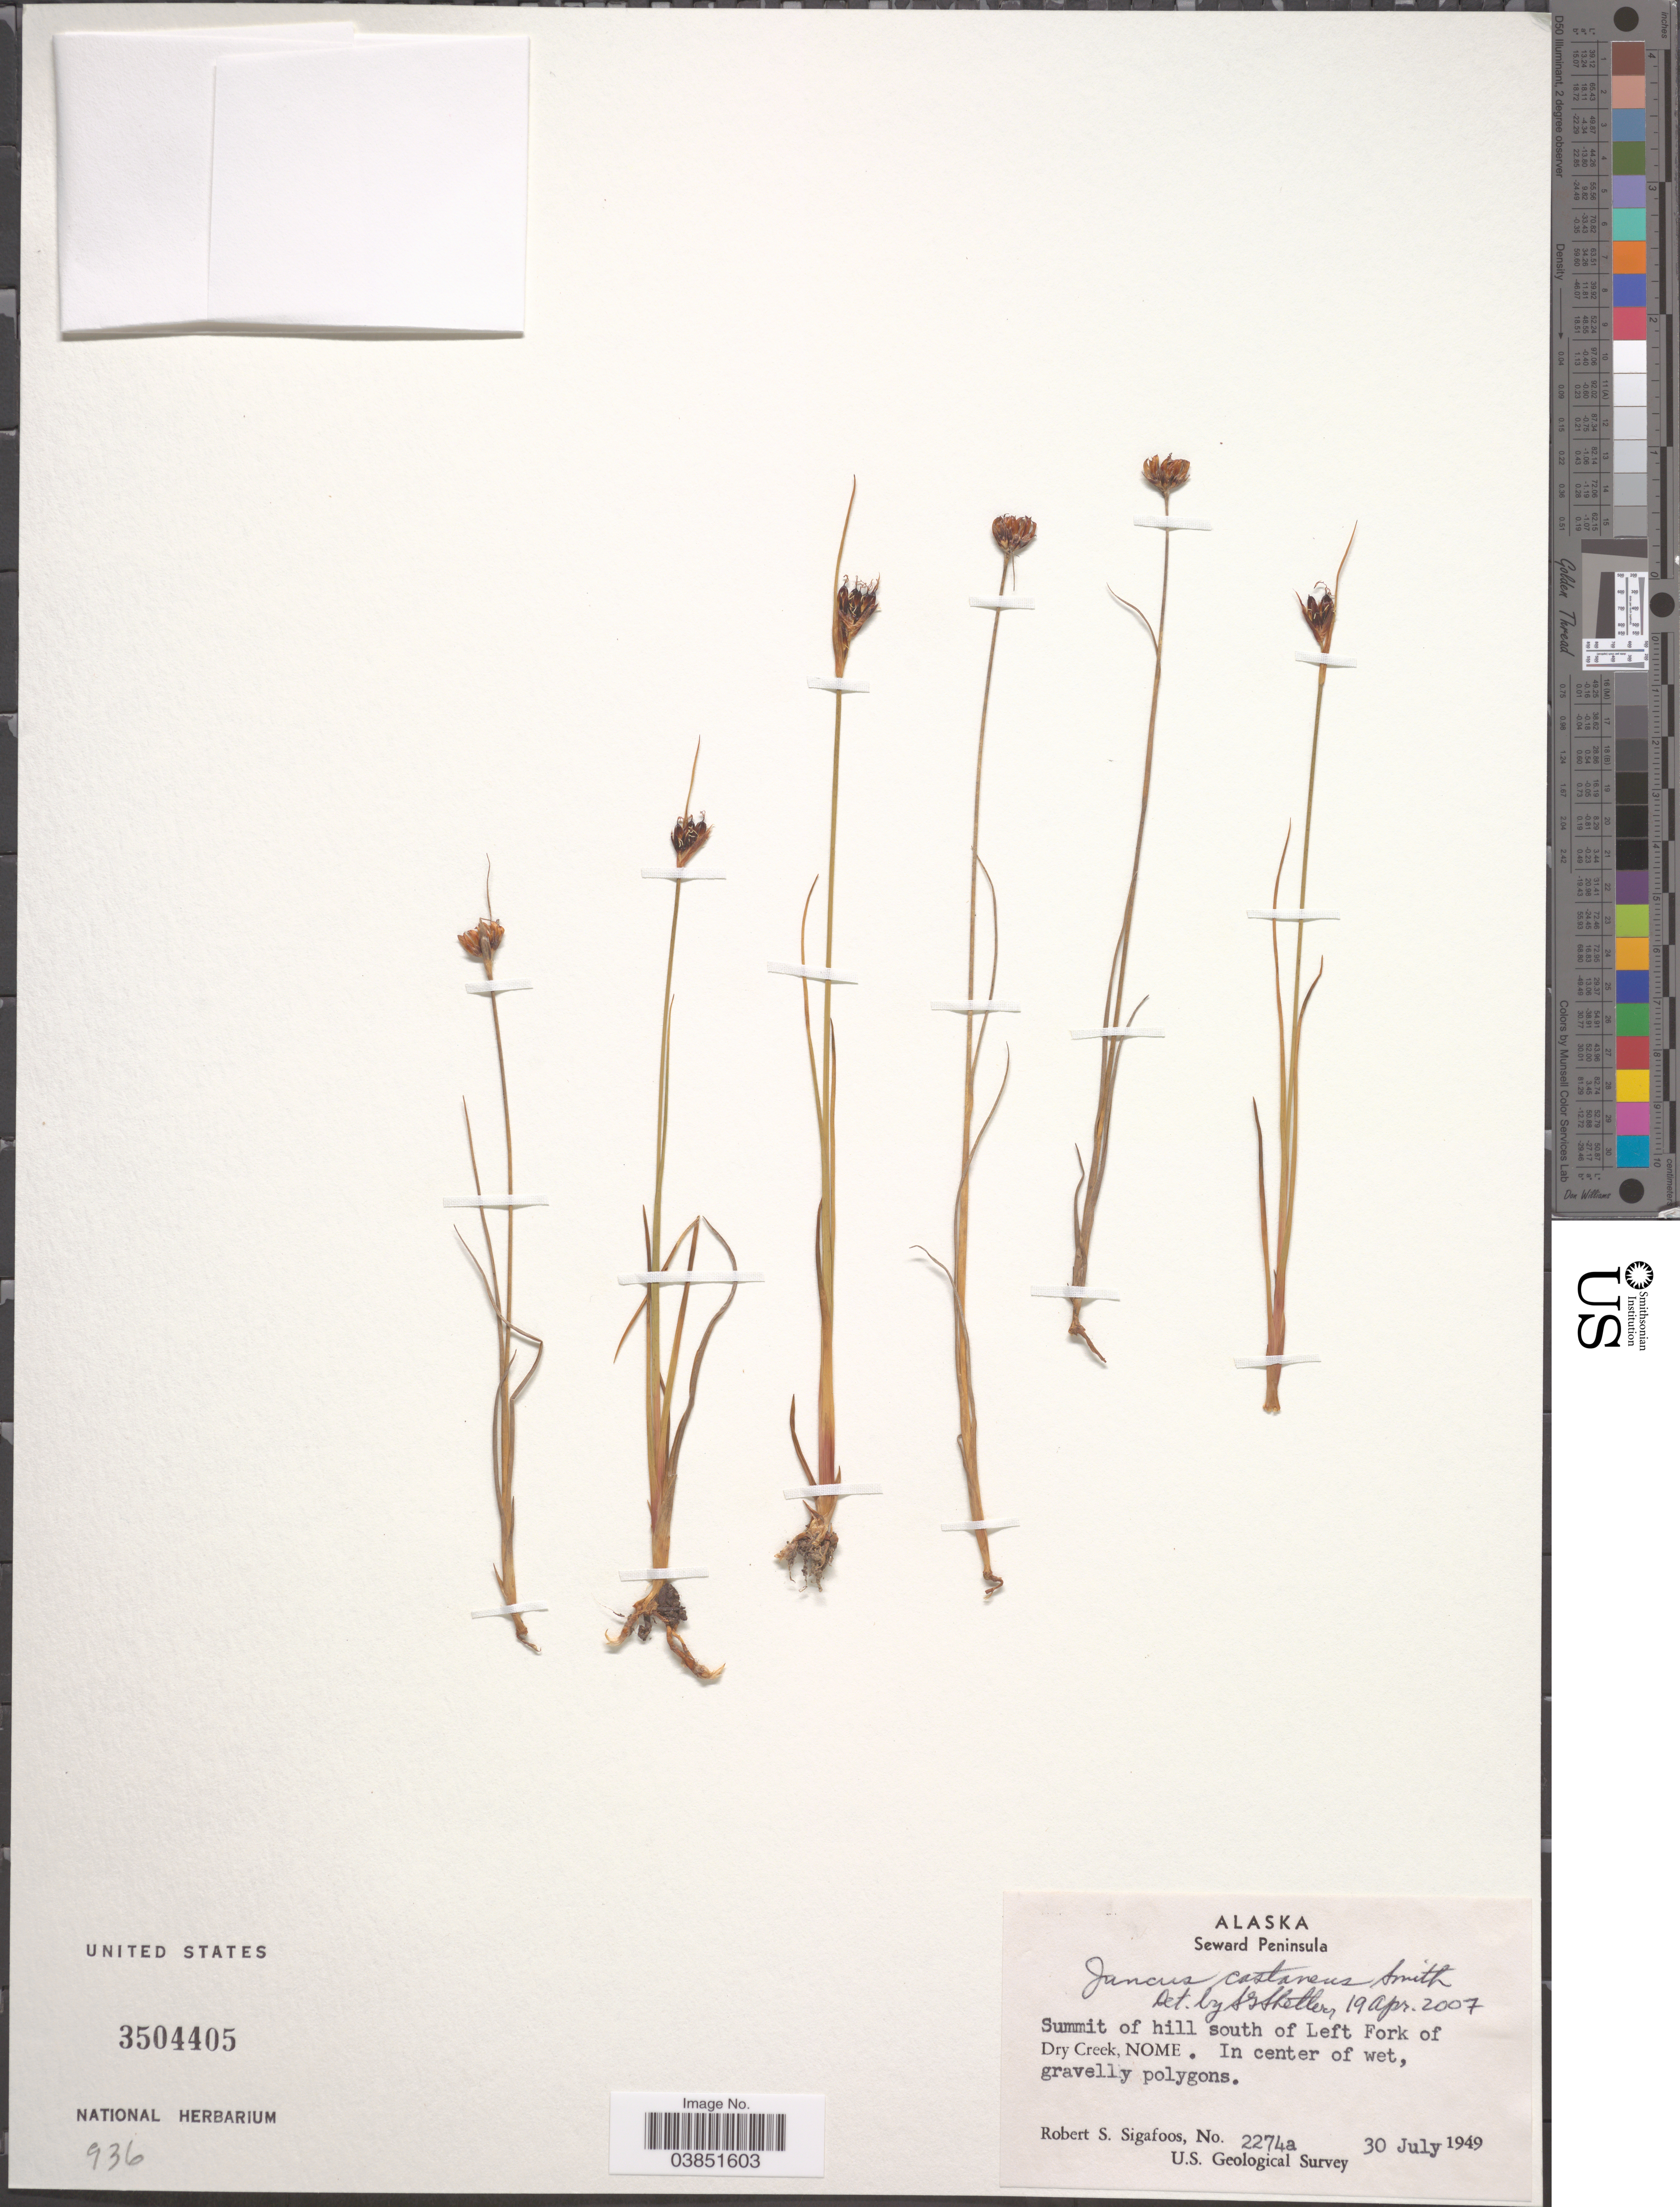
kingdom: Plantae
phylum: Tracheophyta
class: Liliopsida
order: Poales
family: Juncaceae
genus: Juncus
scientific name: Juncus castaneus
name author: Sm.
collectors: R. Sigafoos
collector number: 2274a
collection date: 1949-07-30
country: United States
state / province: Alaska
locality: Seward Peninsula. South of Left Fork of Dry Creek, Nome.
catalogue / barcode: US 3504405